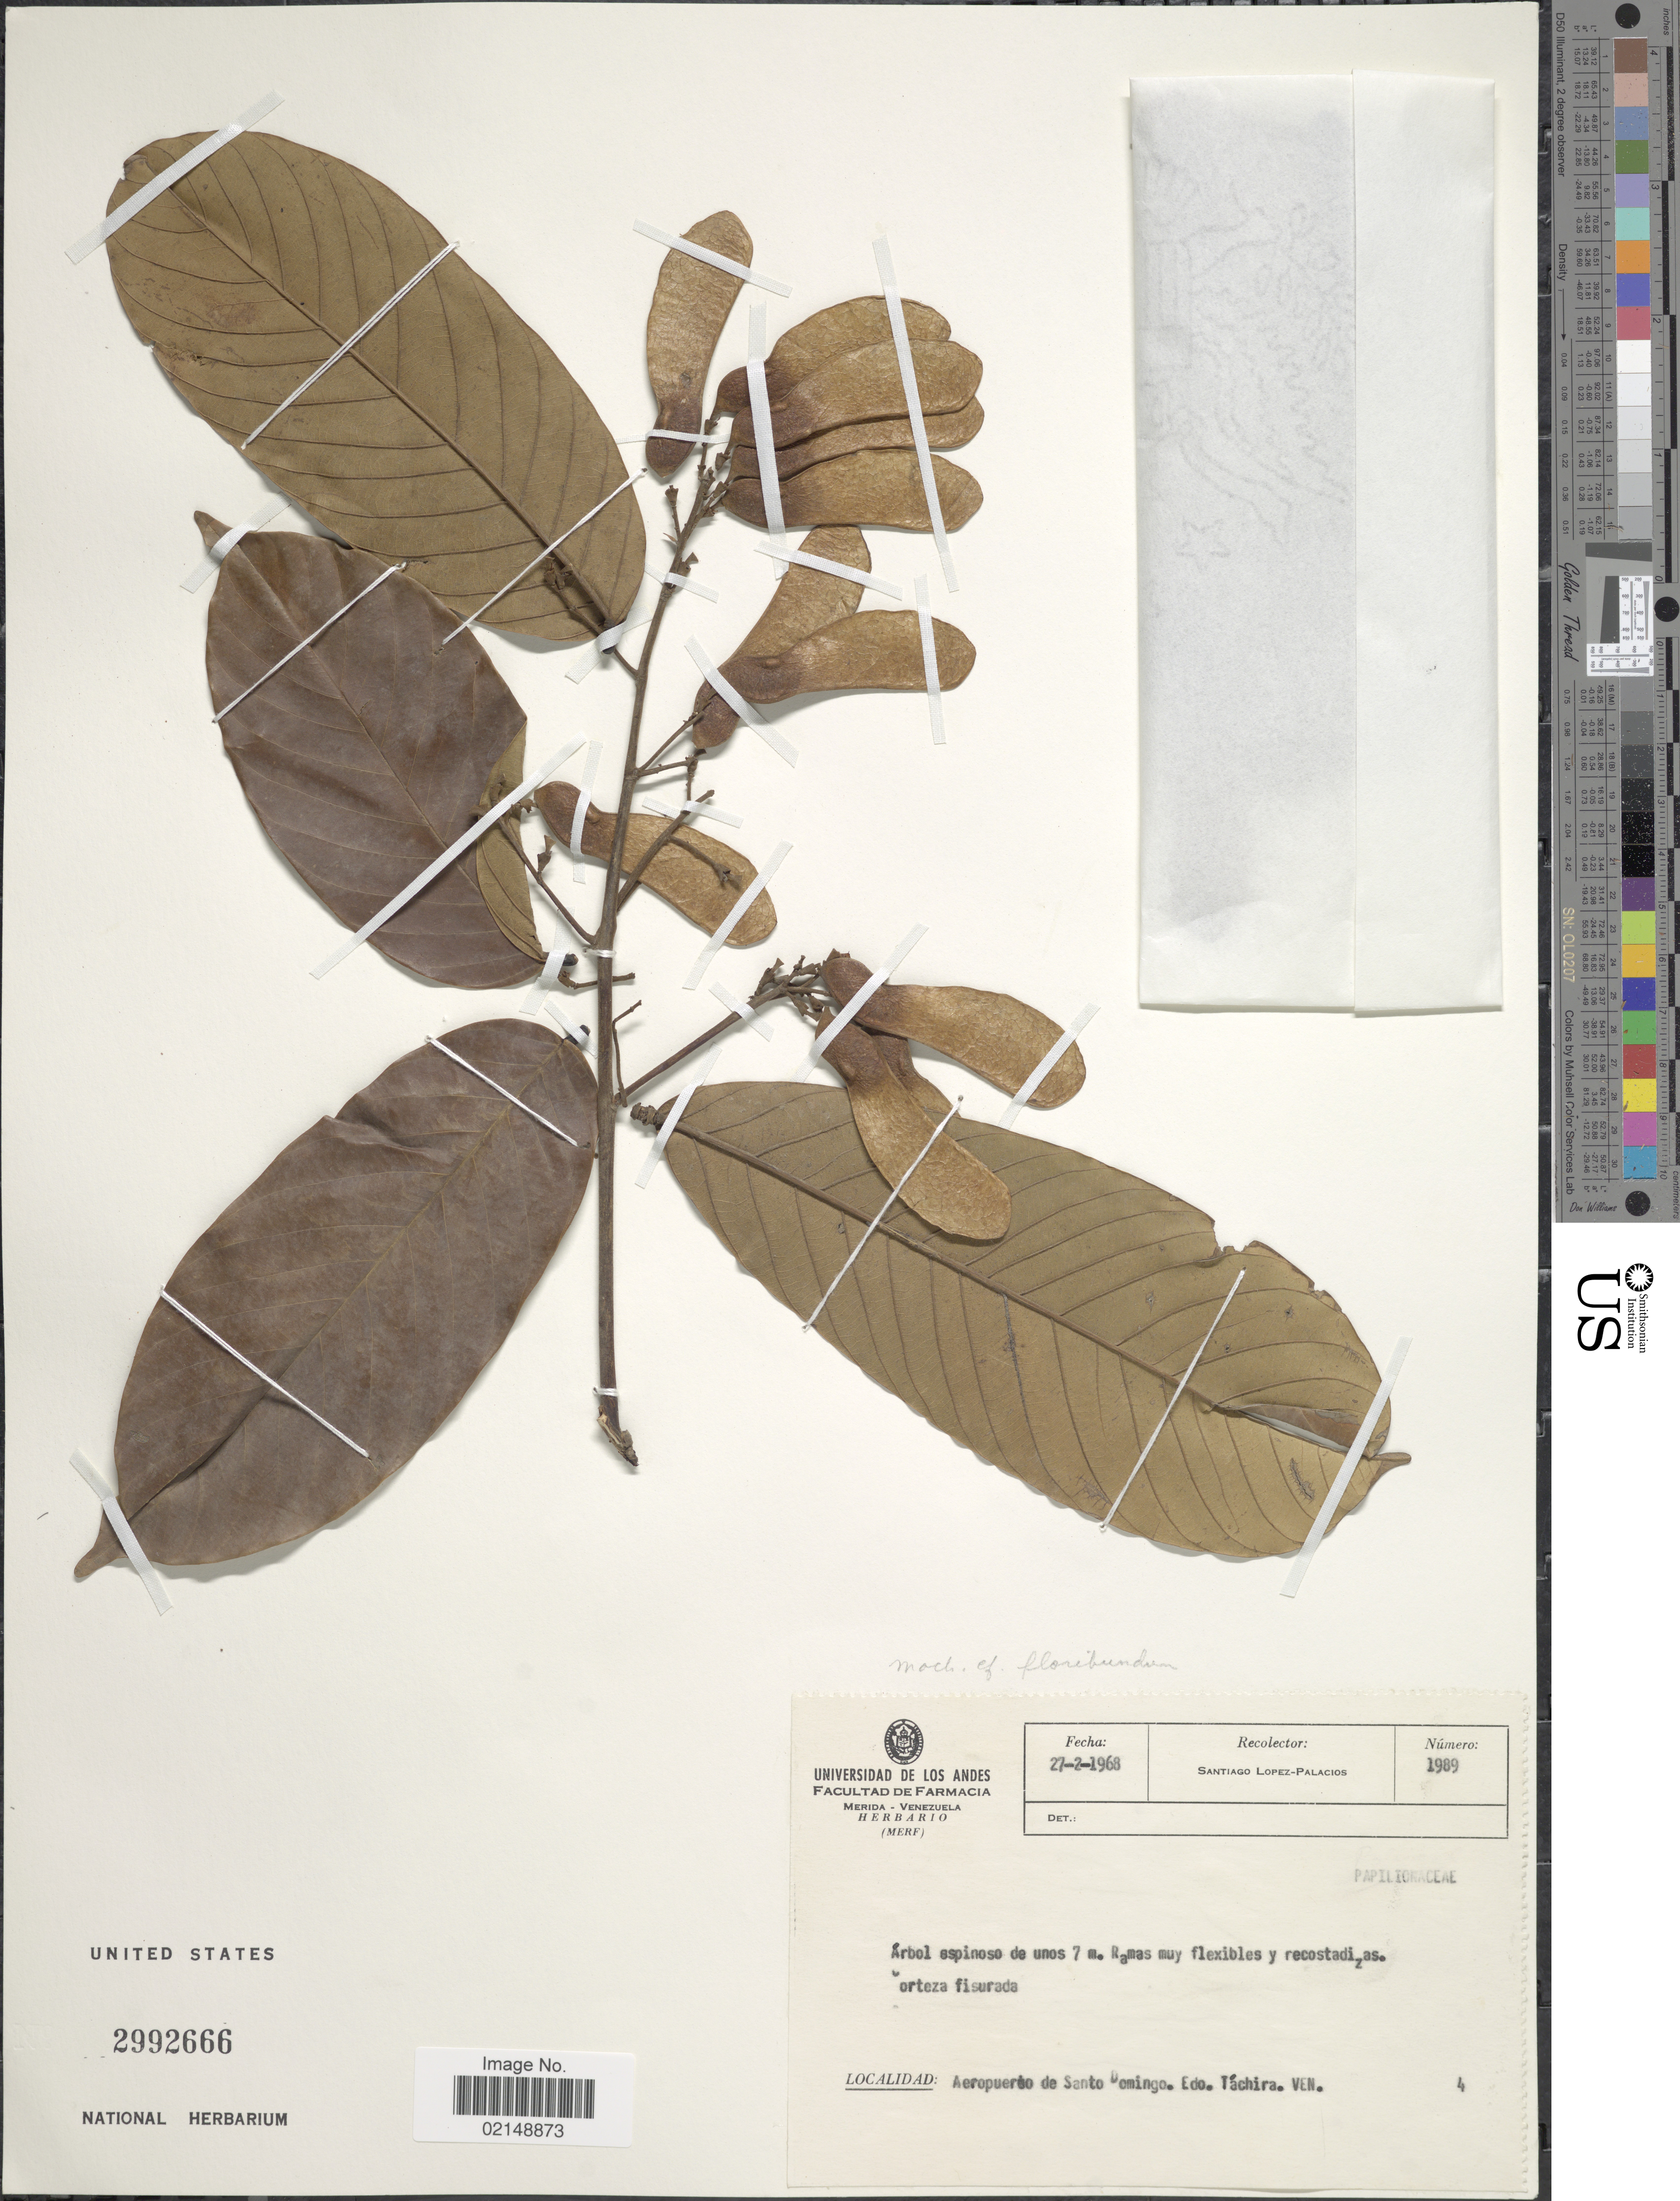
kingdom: Plantae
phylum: Tracheophyta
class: Magnoliopsida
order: Fabales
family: Fabaceae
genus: Machaerium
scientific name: Machaerium floribundum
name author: Benth.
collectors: S. López-Palacios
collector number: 1989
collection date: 1968-02-27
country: Venezuela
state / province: Tachira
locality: Aeropuerto de Santo Domingo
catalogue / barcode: US 2992666